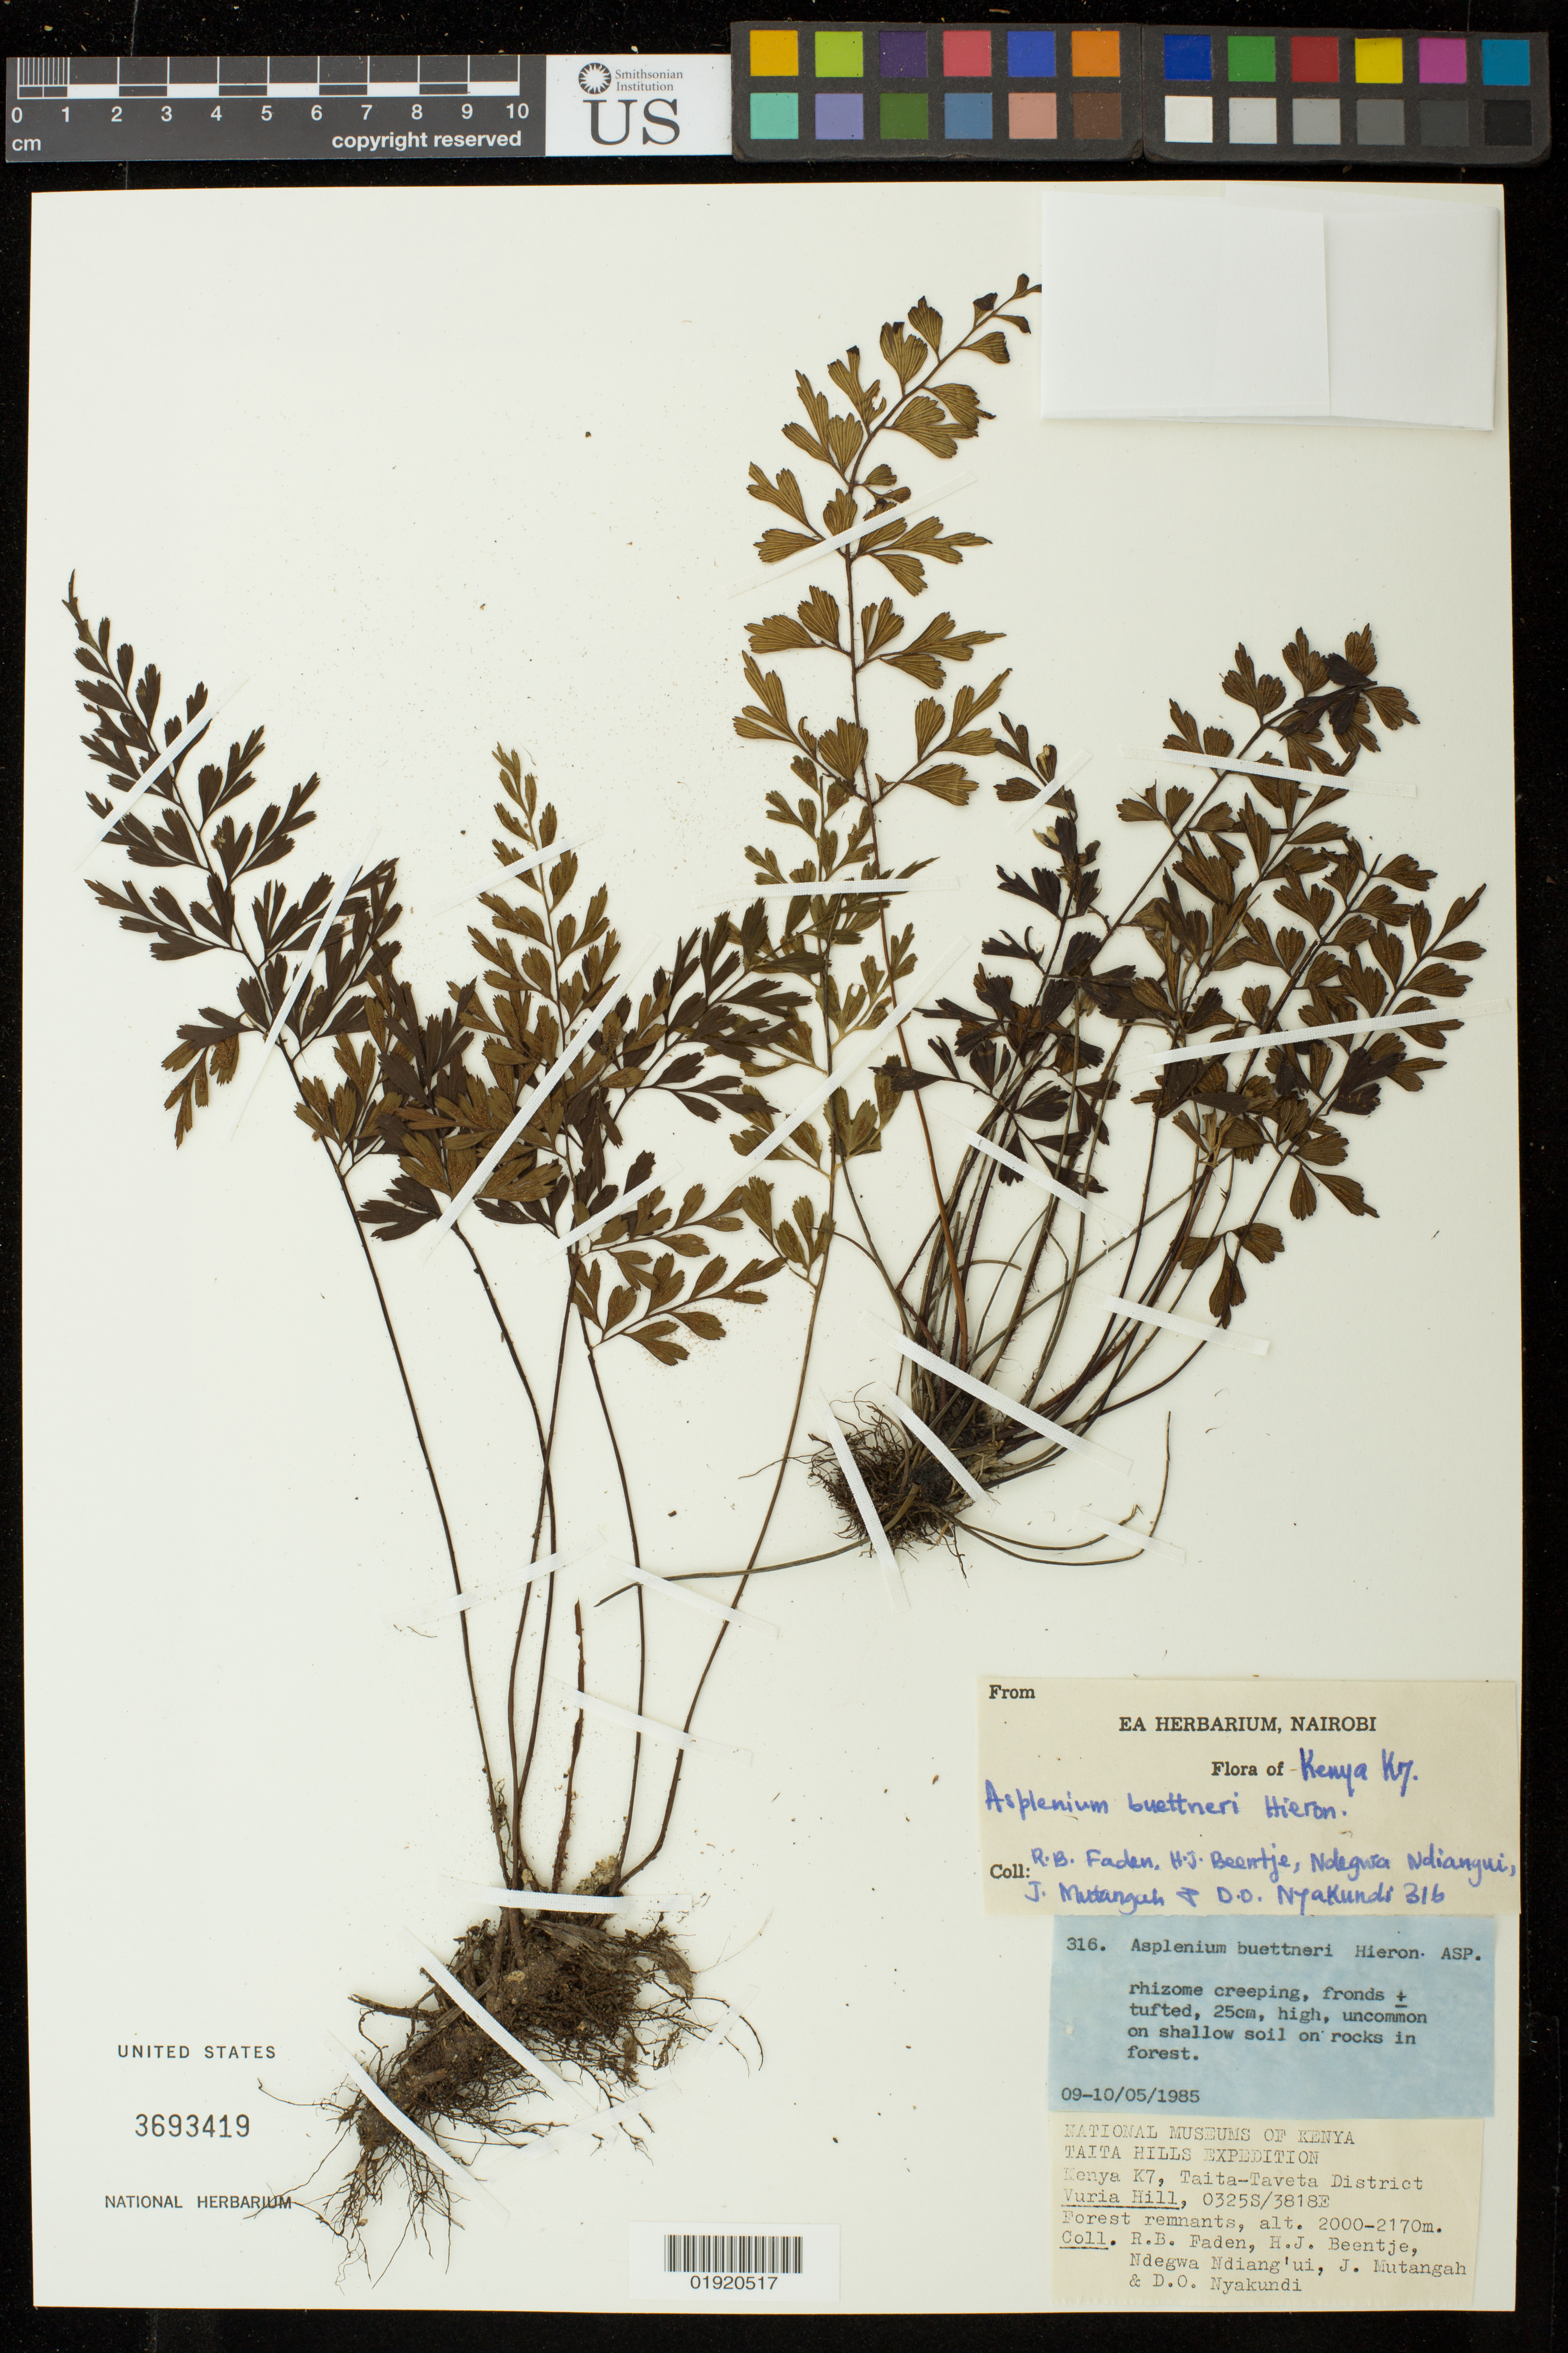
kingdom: Plantae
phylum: Tracheophyta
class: Polypodiopsida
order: Polypodiales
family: Aspleniaceae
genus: Asplenium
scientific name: Asplenium buettneri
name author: Hieron.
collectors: R. B. Faden, H. J. Beentje, N. Ndinag'ui, J. Mutangah & D. Nyakundi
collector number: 316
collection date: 1985-05-09/1985-05-10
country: Kenya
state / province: Taita Taveta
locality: Kenya K7, Taita-Taveta District, Taita Hills, Vuria Hill.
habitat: Forest remnants.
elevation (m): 2000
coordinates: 0325S, 3818E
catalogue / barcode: US 3693419